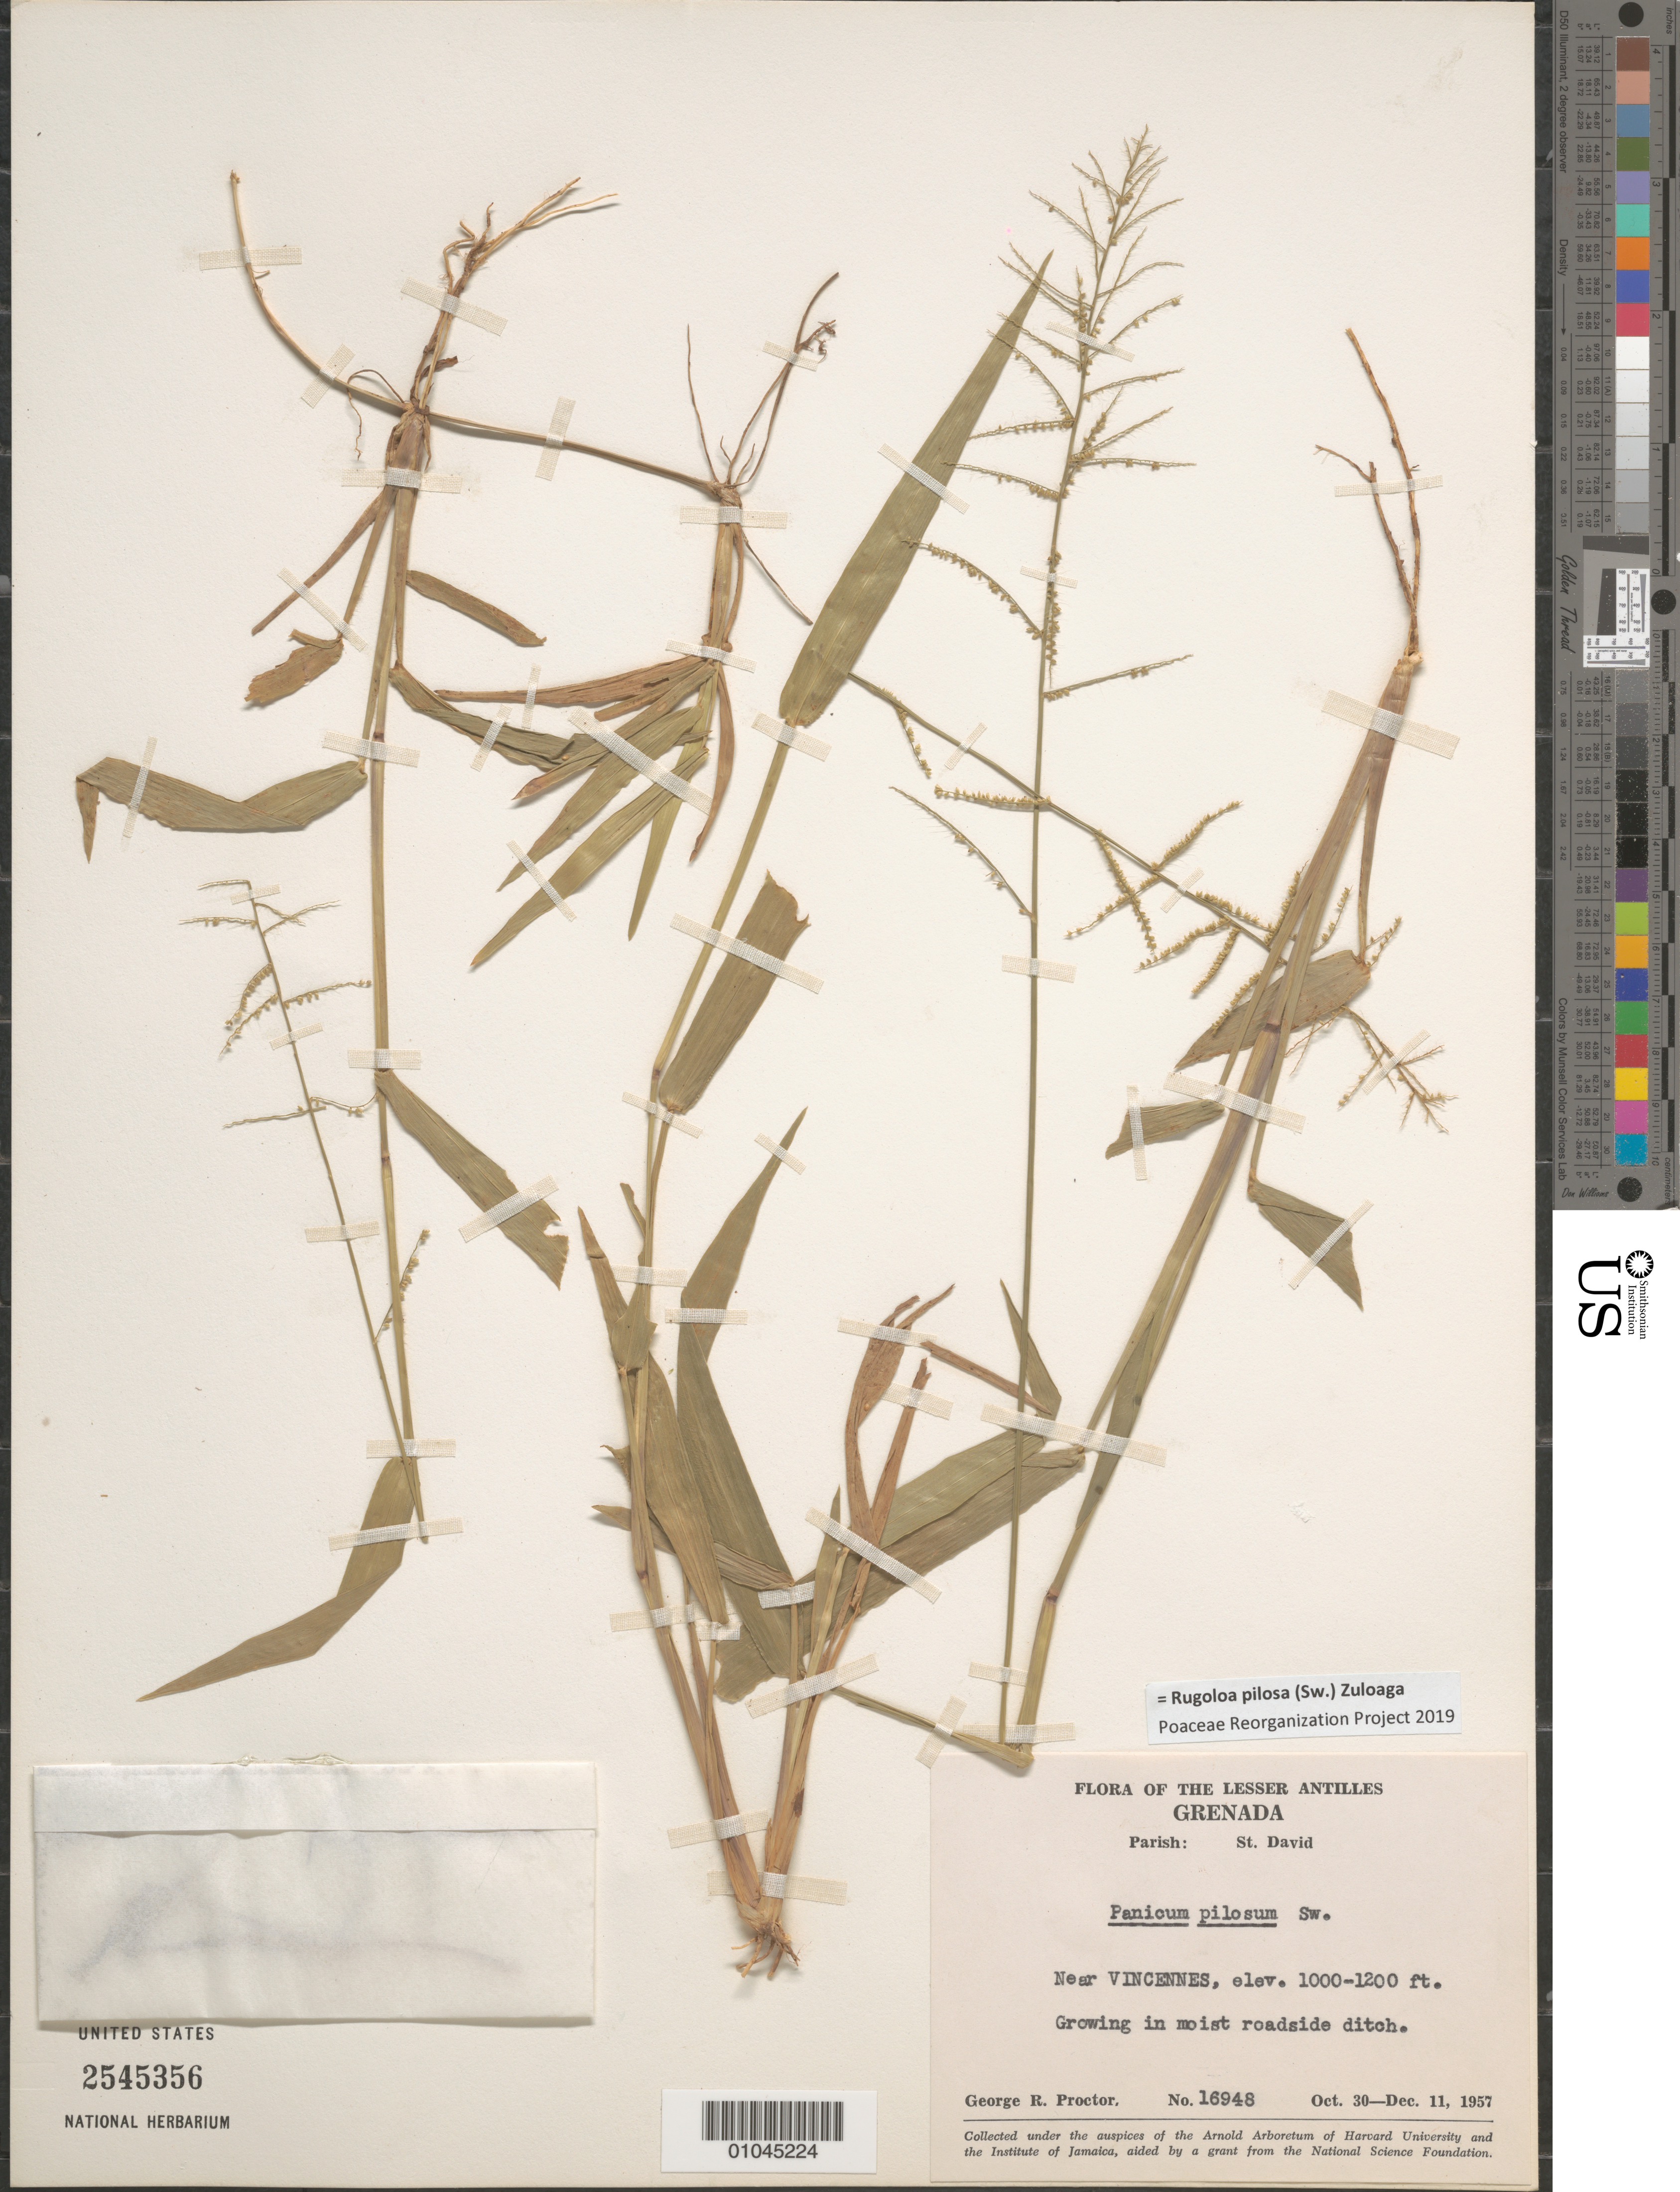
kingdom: Plantae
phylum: Tracheophyta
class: Liliopsida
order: Poales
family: Poaceae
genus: Panicum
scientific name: Panicum pilosum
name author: Sw.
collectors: G. R. Proctor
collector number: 16948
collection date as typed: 30 Oct 1957 to 11 Dec 1937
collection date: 1957-10-30/1957-12-11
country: Grenada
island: Grenada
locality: Near Vincennes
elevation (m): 305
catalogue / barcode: US 2545356